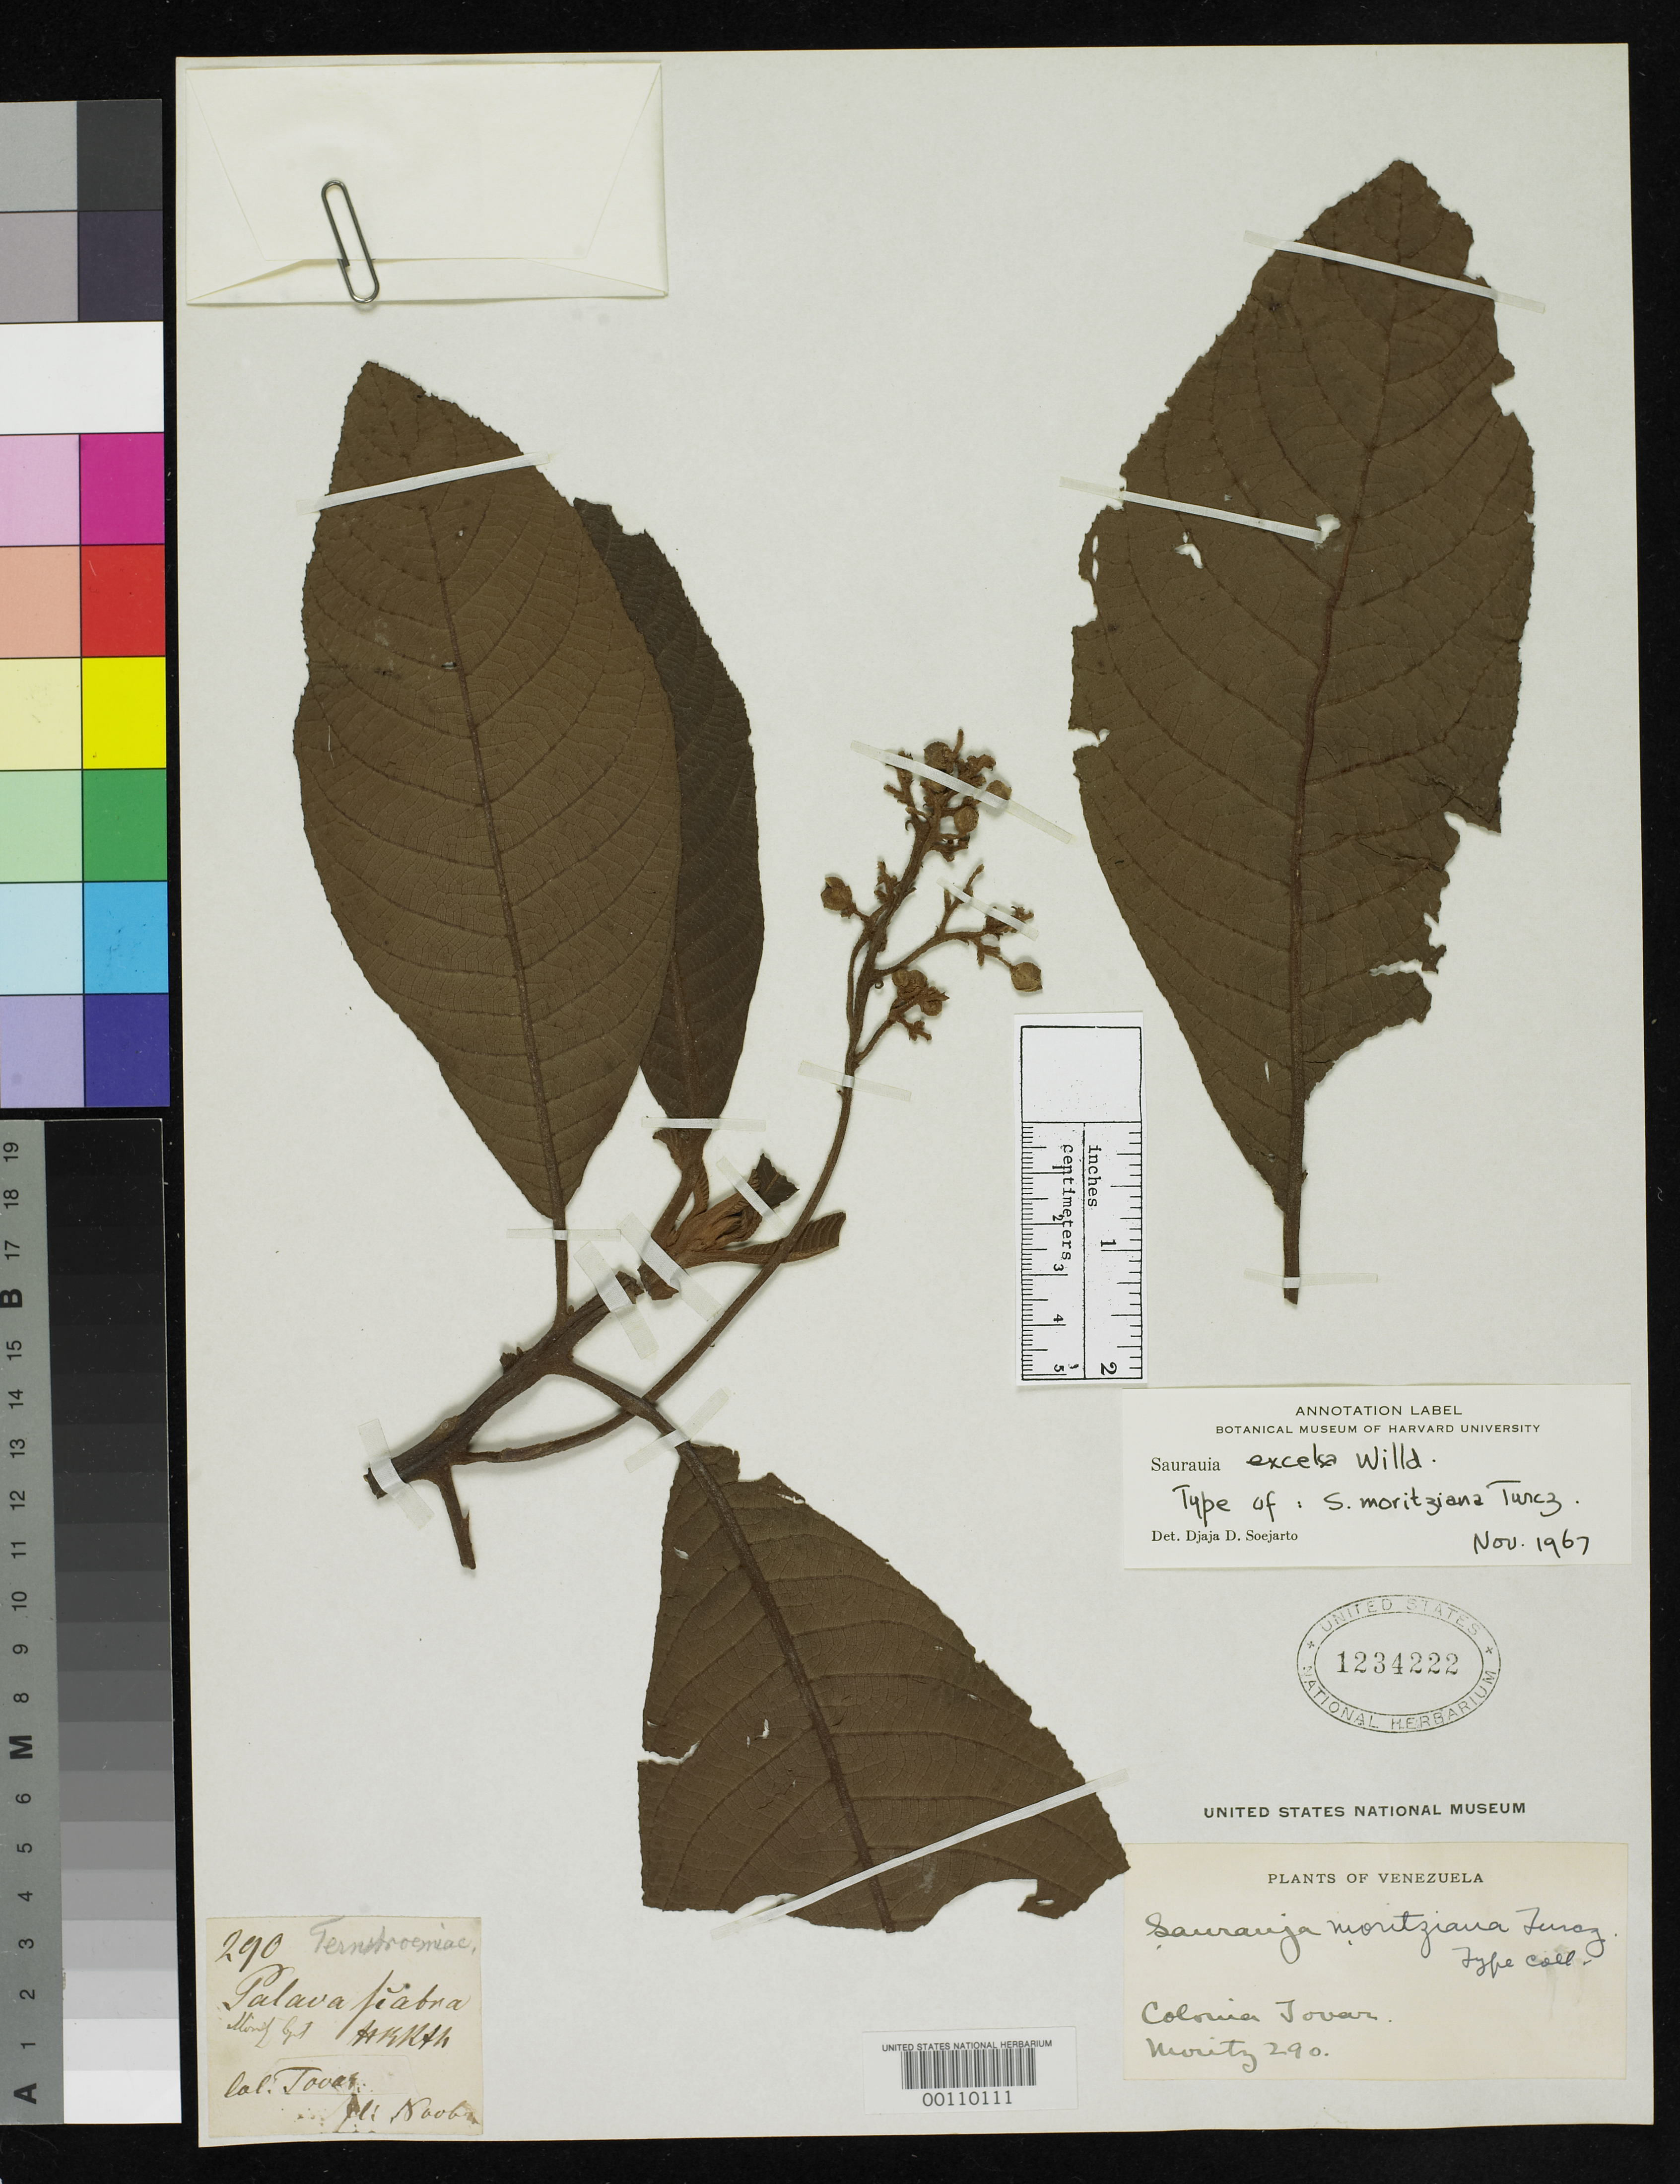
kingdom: Plantae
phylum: Tracheophyta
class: Magnoliopsida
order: Ericales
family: Actinidiaceae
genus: Saurauia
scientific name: Saurauia moritziana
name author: Turcz.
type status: Isotype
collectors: Moritz, --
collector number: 290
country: Venezuela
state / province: Mérida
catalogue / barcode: US 1234222